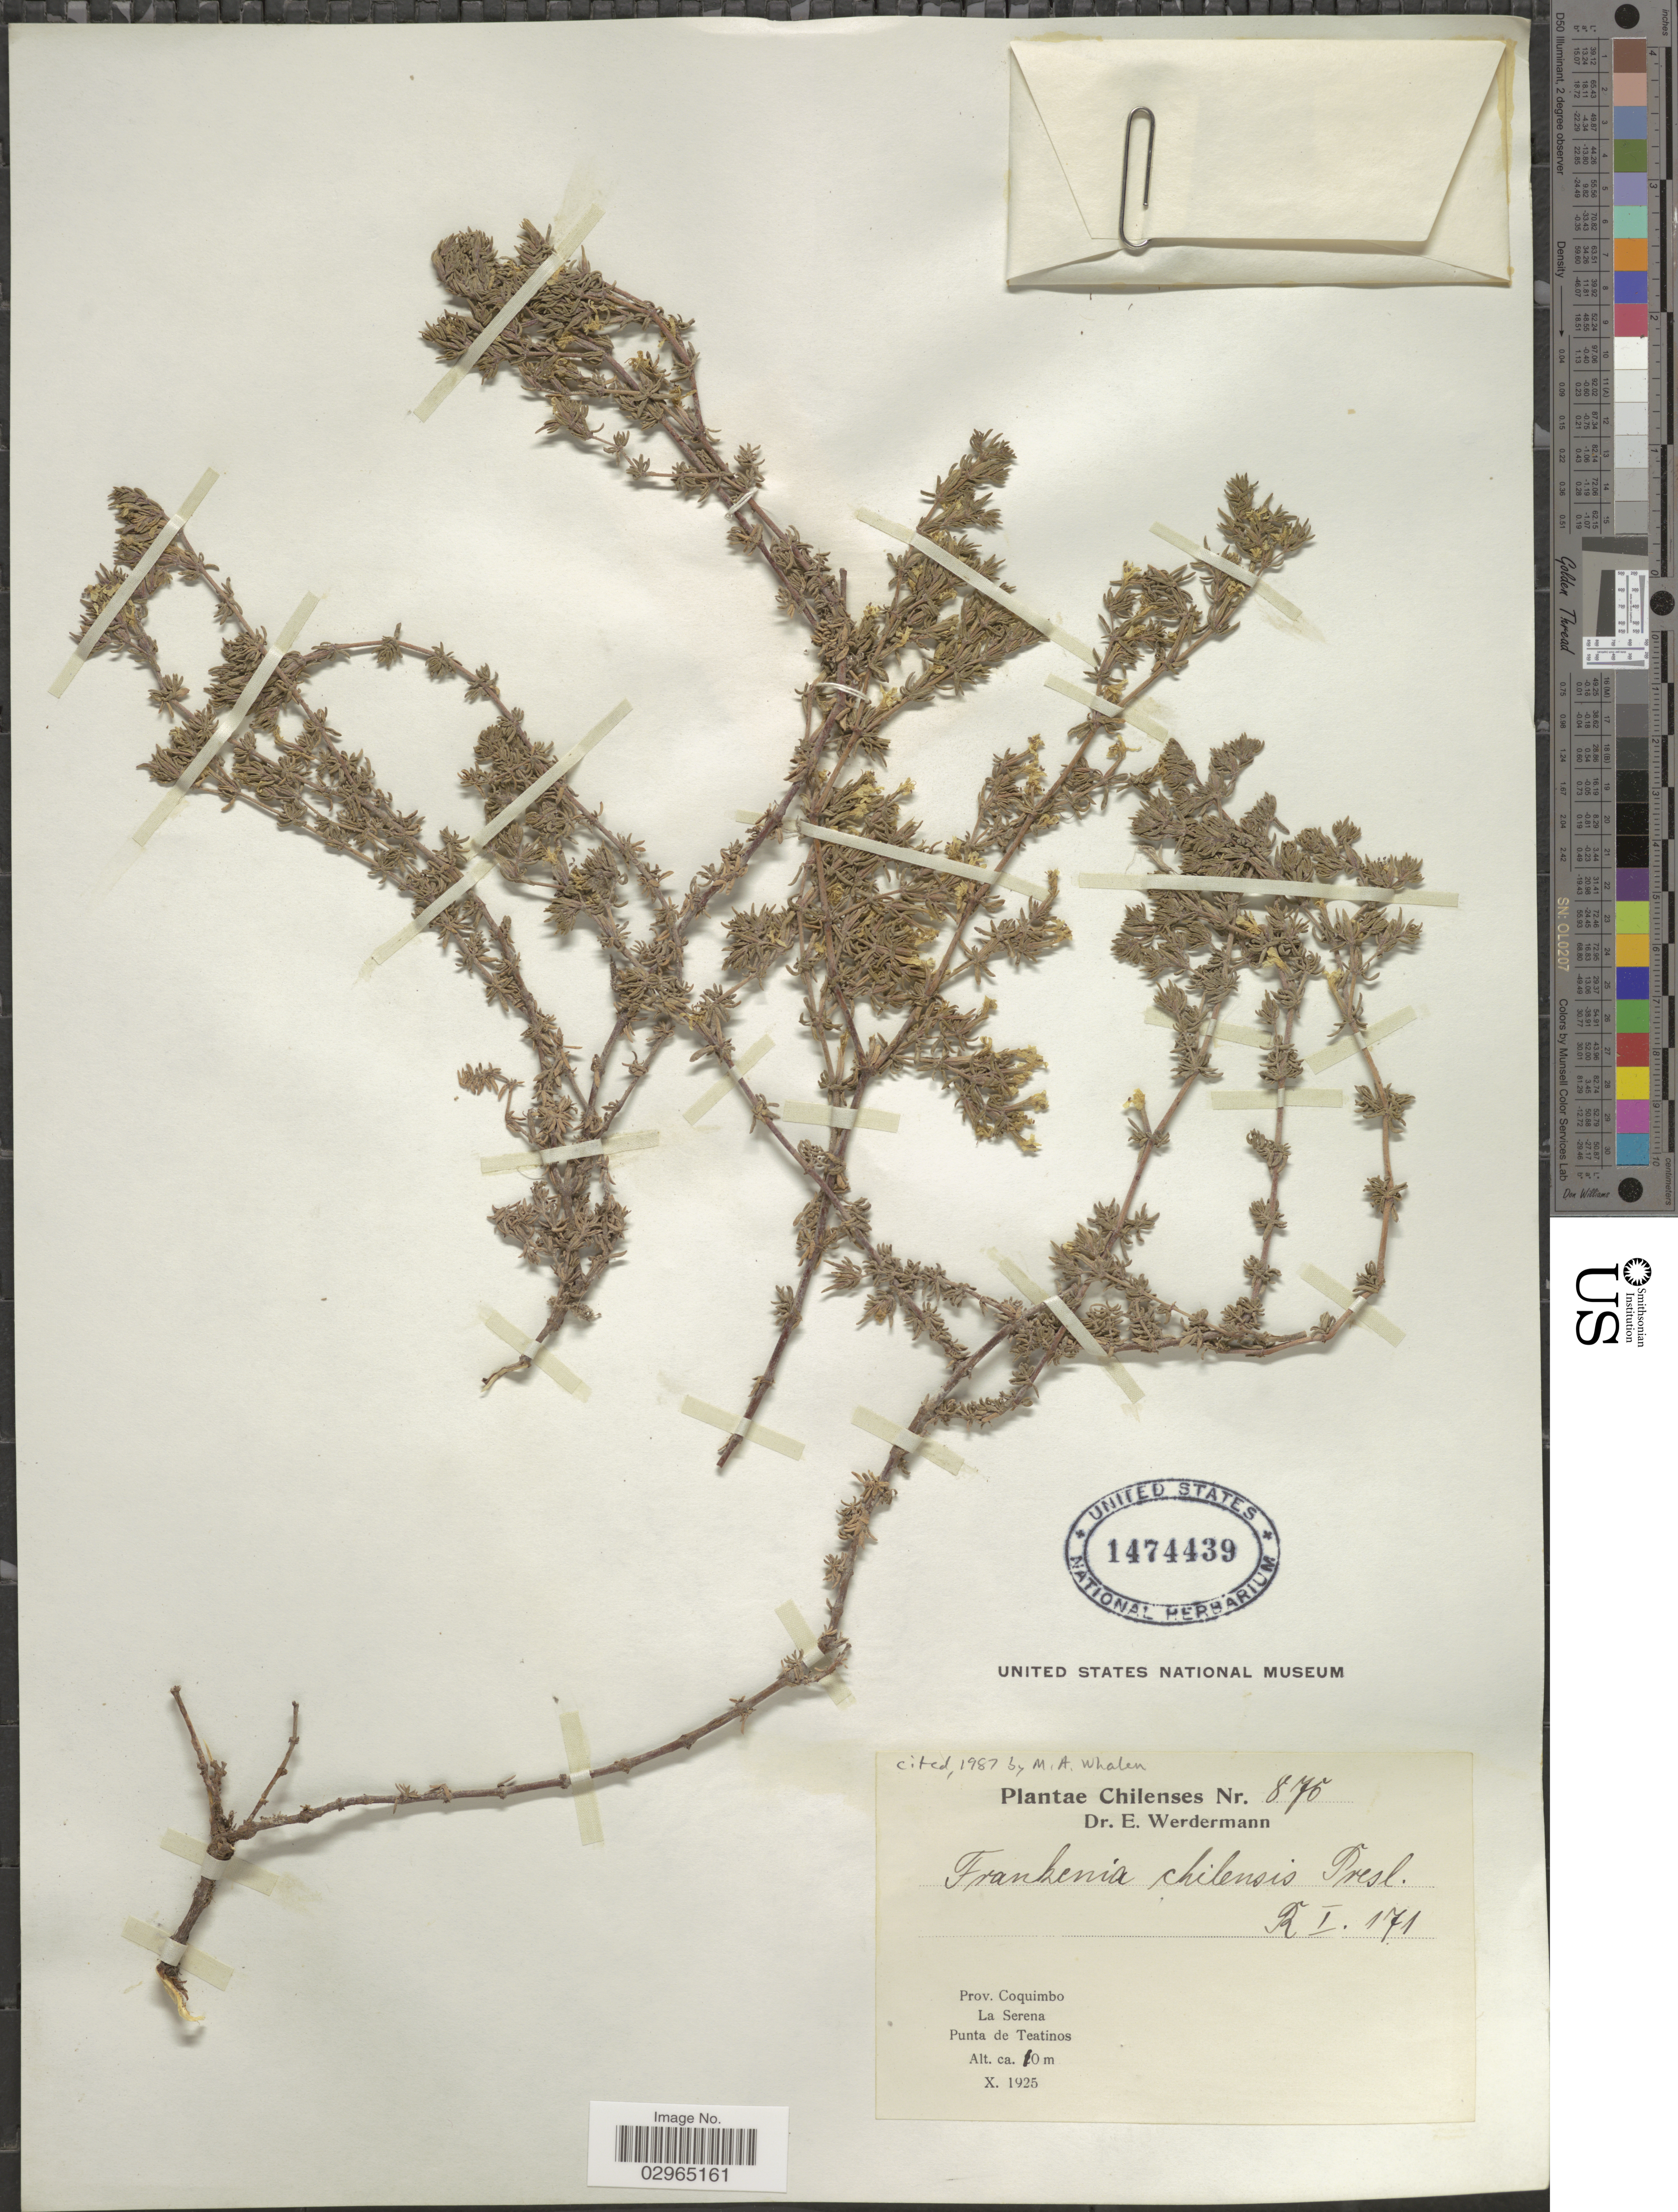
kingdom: Plantae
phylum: Tracheophyta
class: Magnoliopsida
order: Caryophyllales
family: Frankeniaceae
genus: Frankenia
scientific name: Frankenia chilensis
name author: C. Presl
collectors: E. Werdermann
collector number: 875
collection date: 1925-10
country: Chile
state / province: Coquimbo (IV)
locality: La Serena. Punta de Teatinos.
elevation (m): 10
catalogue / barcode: US 1474439